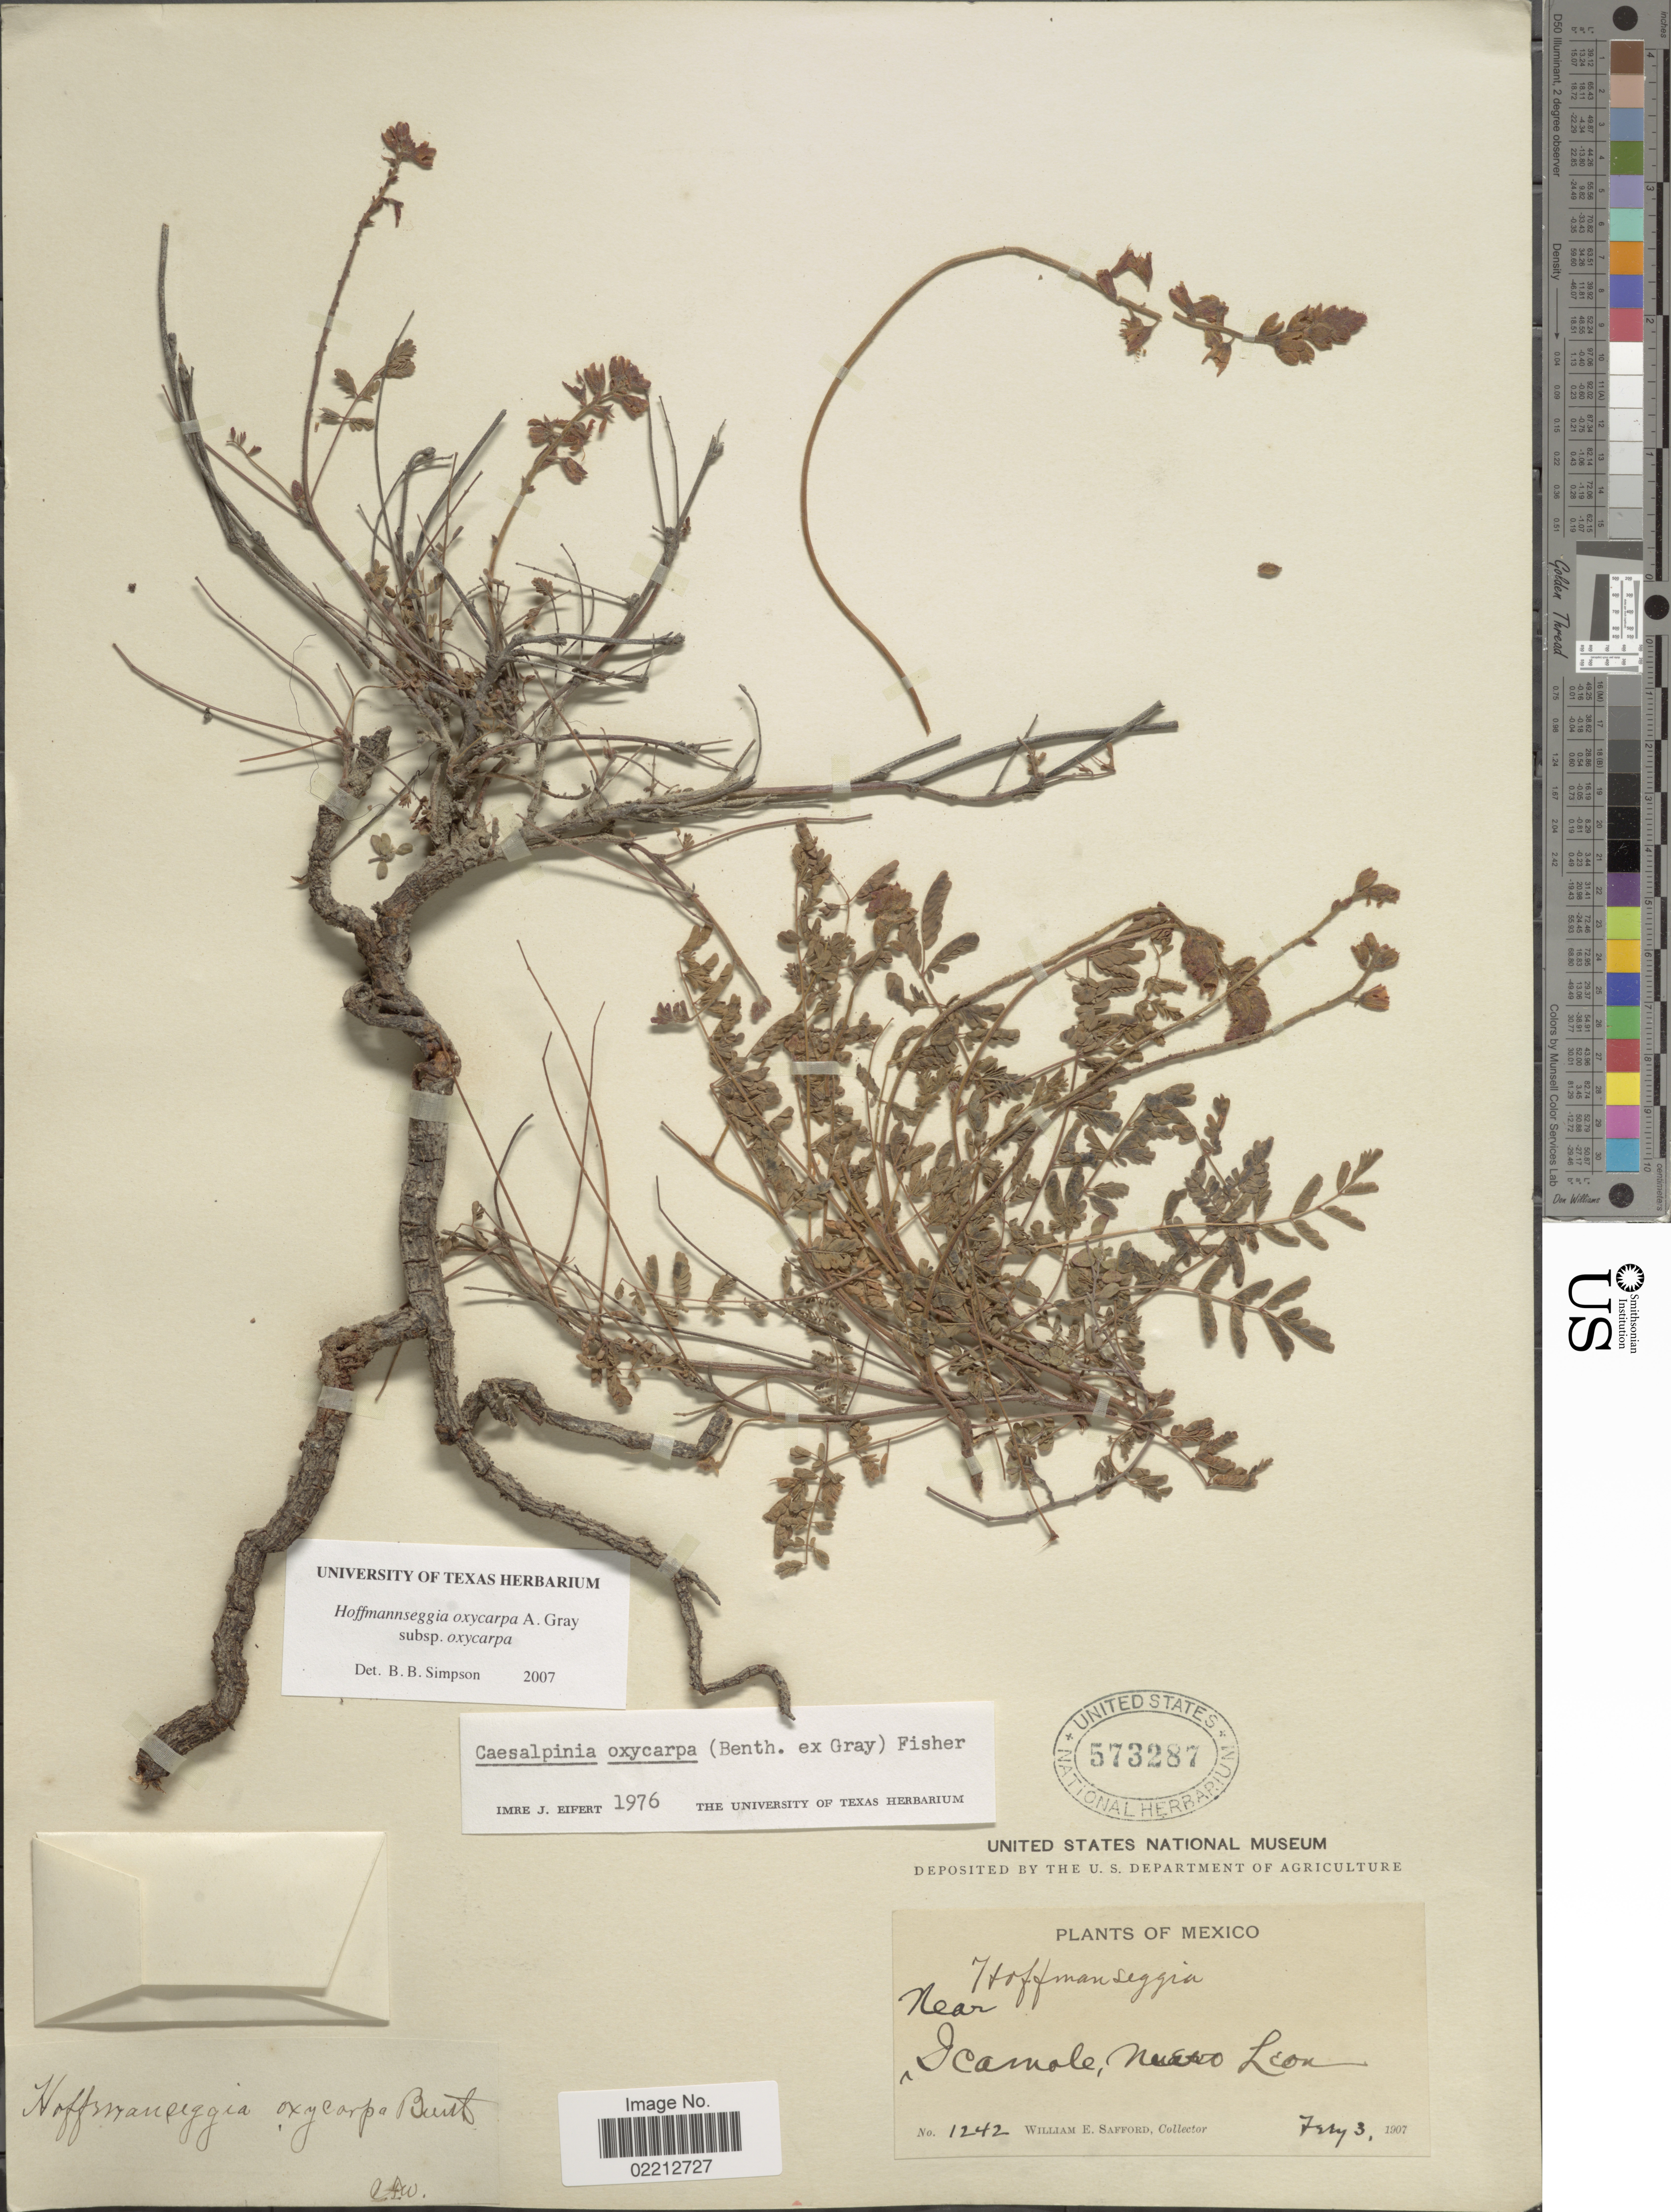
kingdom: Plantae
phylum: Tracheophyta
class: Magnoliopsida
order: Fabales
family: Fabaceae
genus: Hoffmannseggia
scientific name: Hoffmannseggia oxycarpa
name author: Benth.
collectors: W. E. Safford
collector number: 1242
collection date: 1907-02-03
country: Mexico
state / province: Nuevo León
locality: Icamole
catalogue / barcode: US 573287